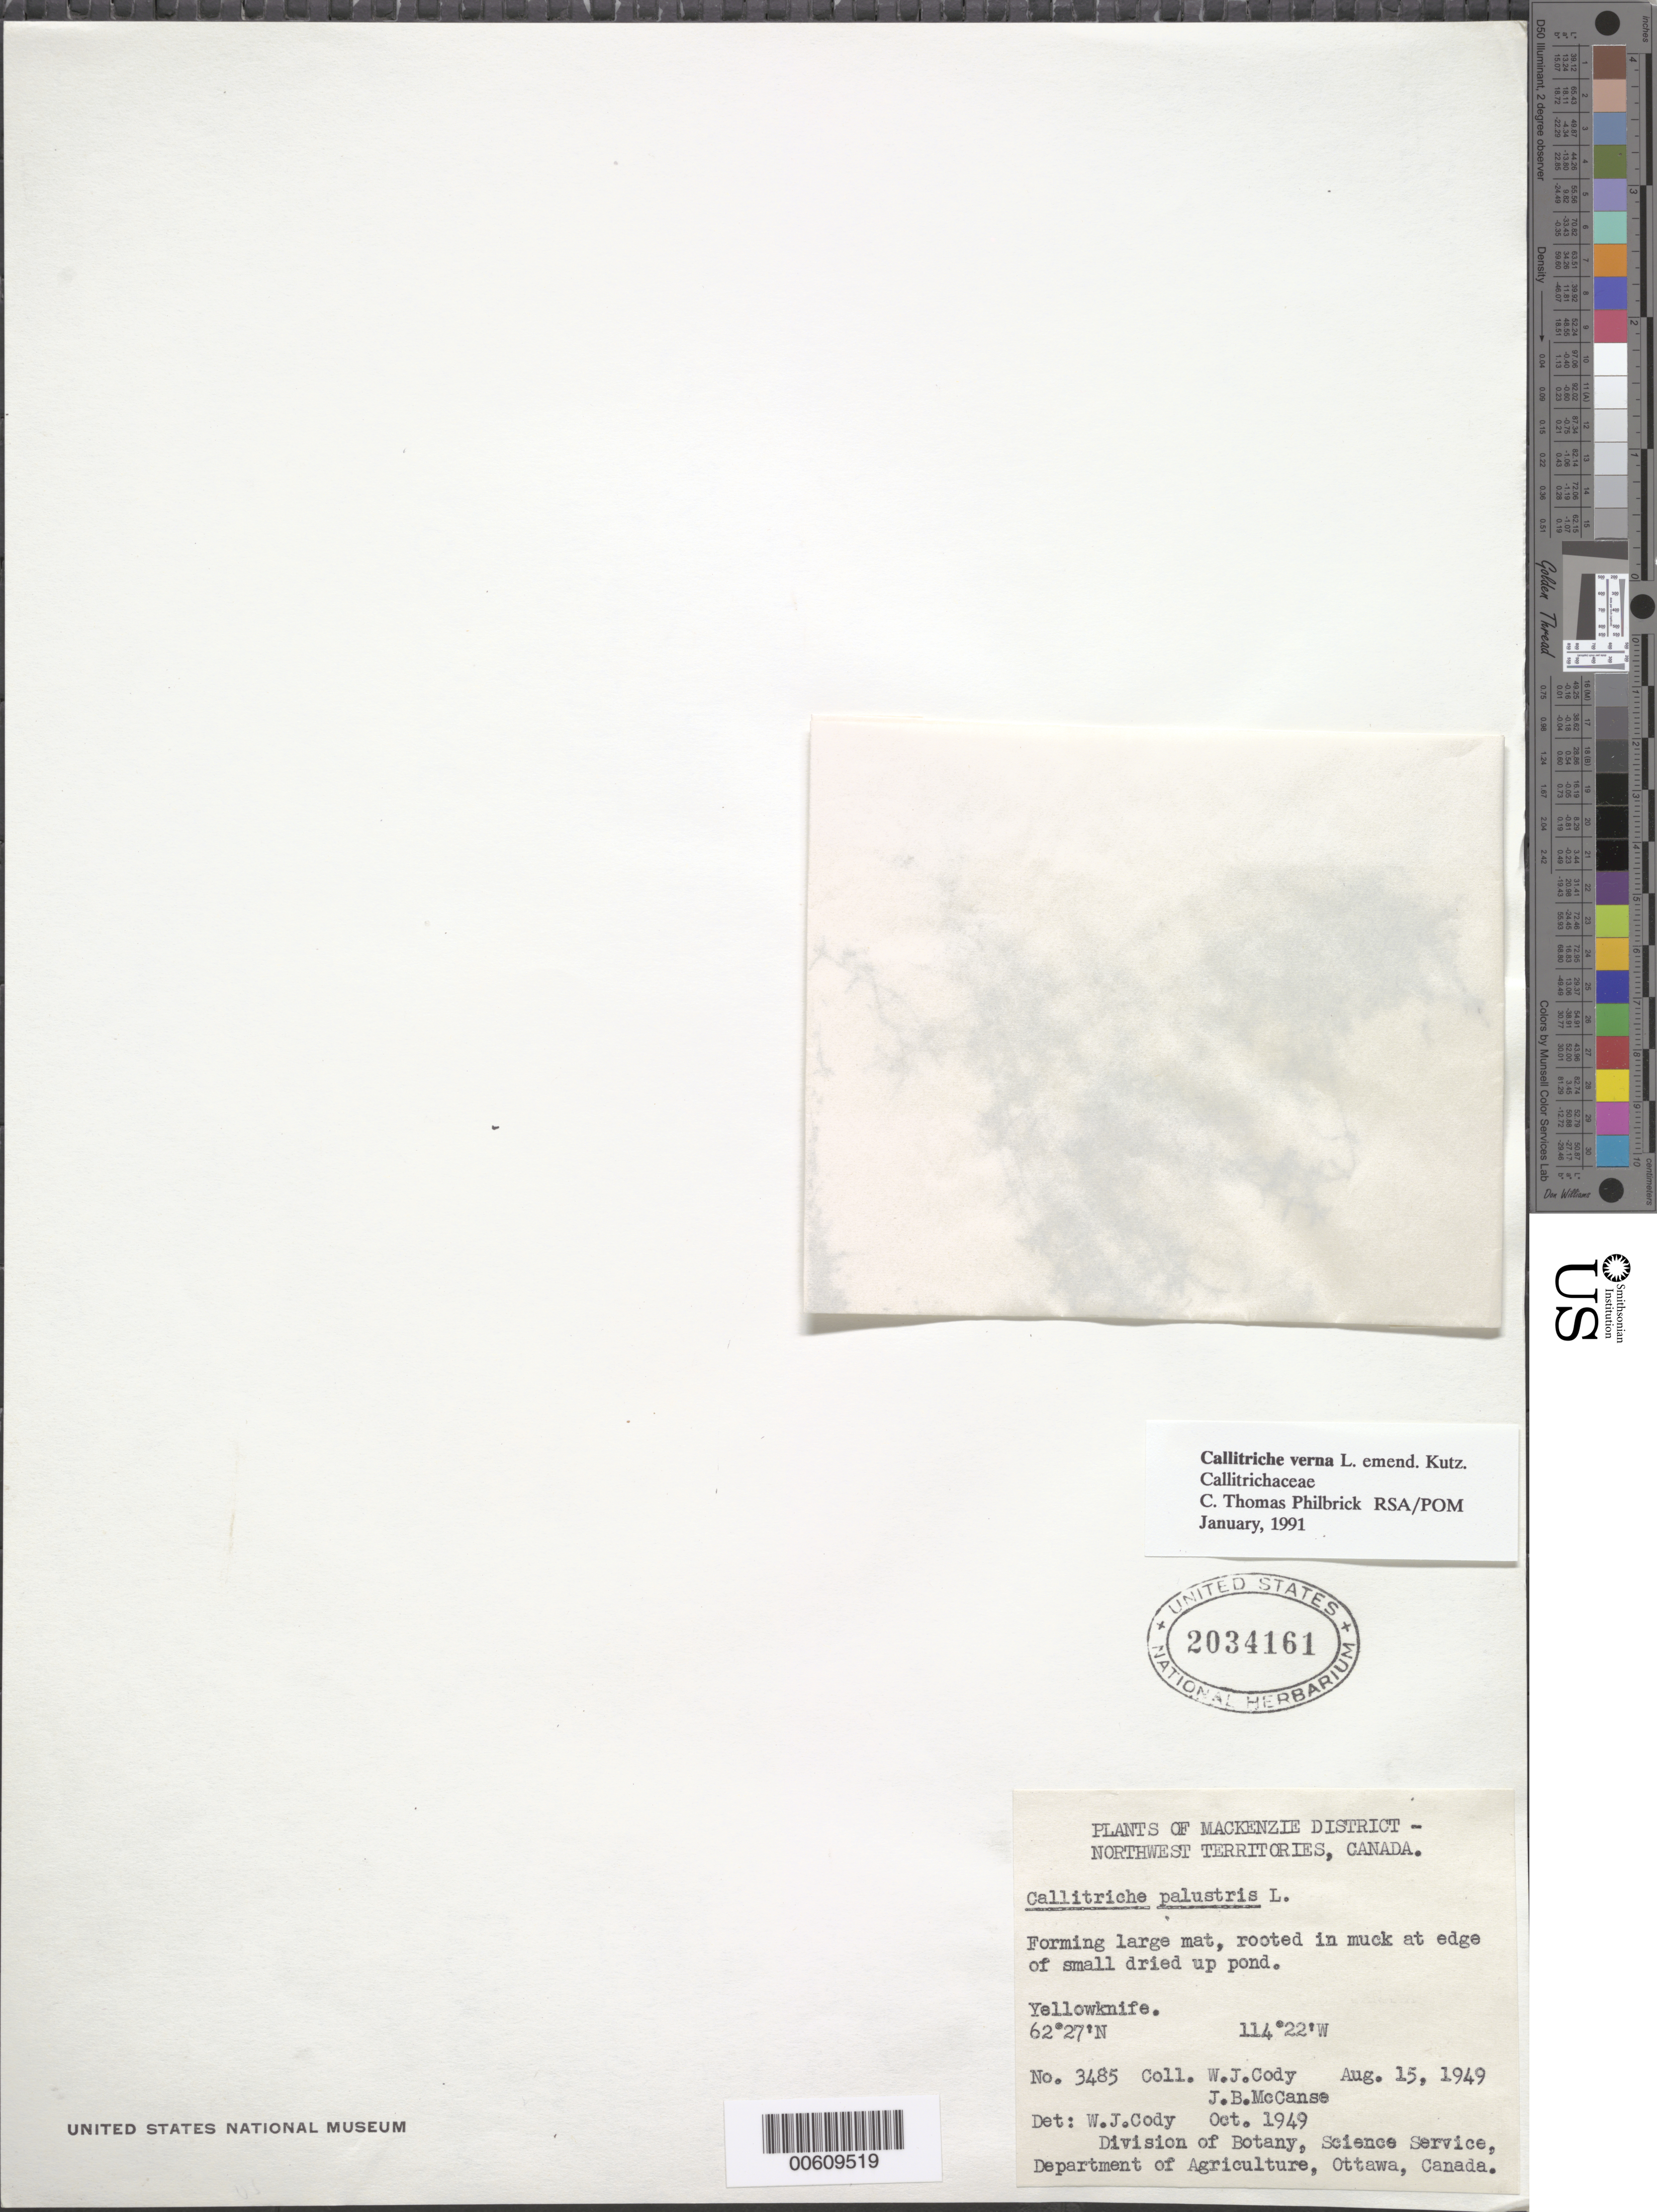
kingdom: Plantae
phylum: Tracheophyta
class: Magnoliopsida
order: Lamiales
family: Plantaginaceae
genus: Callitriche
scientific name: Callitriche verna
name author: L.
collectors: W. Cody & J. McCanse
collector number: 3485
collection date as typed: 15 Aug 1949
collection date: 1949-08-15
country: Canada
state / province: Northwest Territories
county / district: Mackenzie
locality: Yellowknife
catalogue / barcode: US 2034161